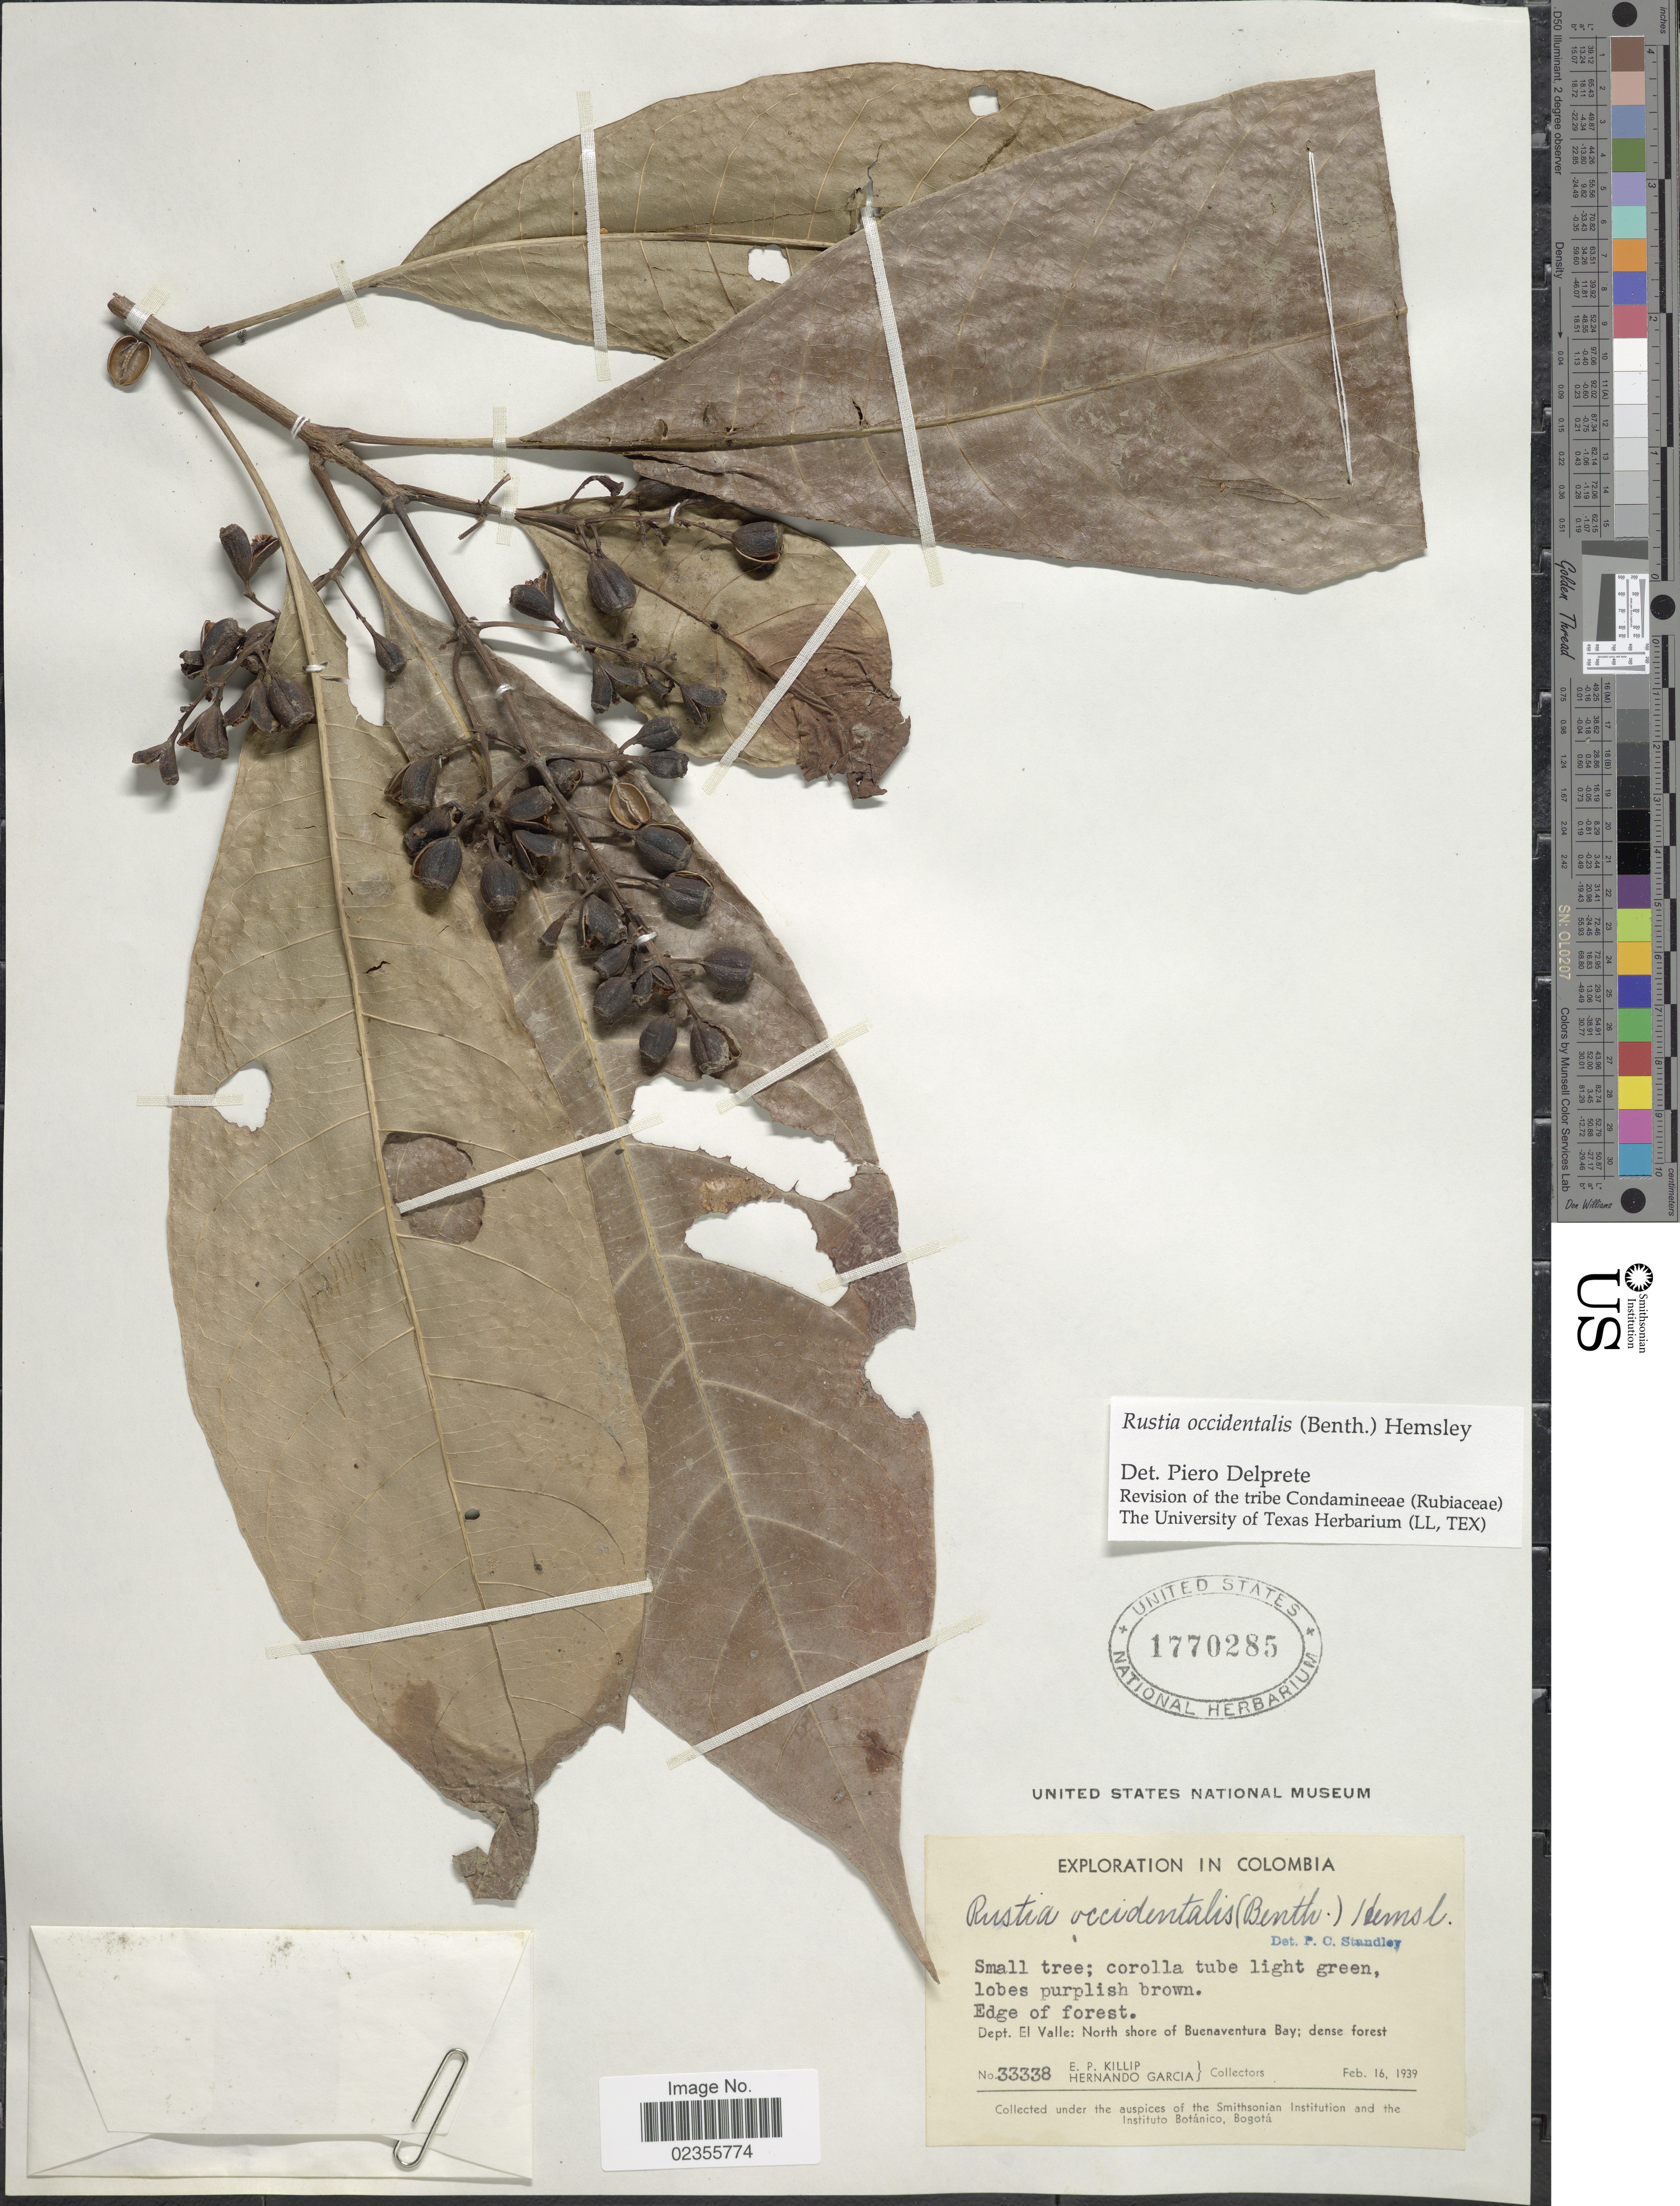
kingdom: Plantae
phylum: Tracheophyta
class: Magnoliopsida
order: Gentianales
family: Rubiaceae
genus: Rustia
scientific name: Rustia occidentalis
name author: (Benth.) Hemsl.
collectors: E. P. Killip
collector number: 33338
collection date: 1939-02-16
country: Colombia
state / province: Valle del Cauca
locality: Dept. El Valle: North shore of Buenaventura Bay.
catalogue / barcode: US 1770285